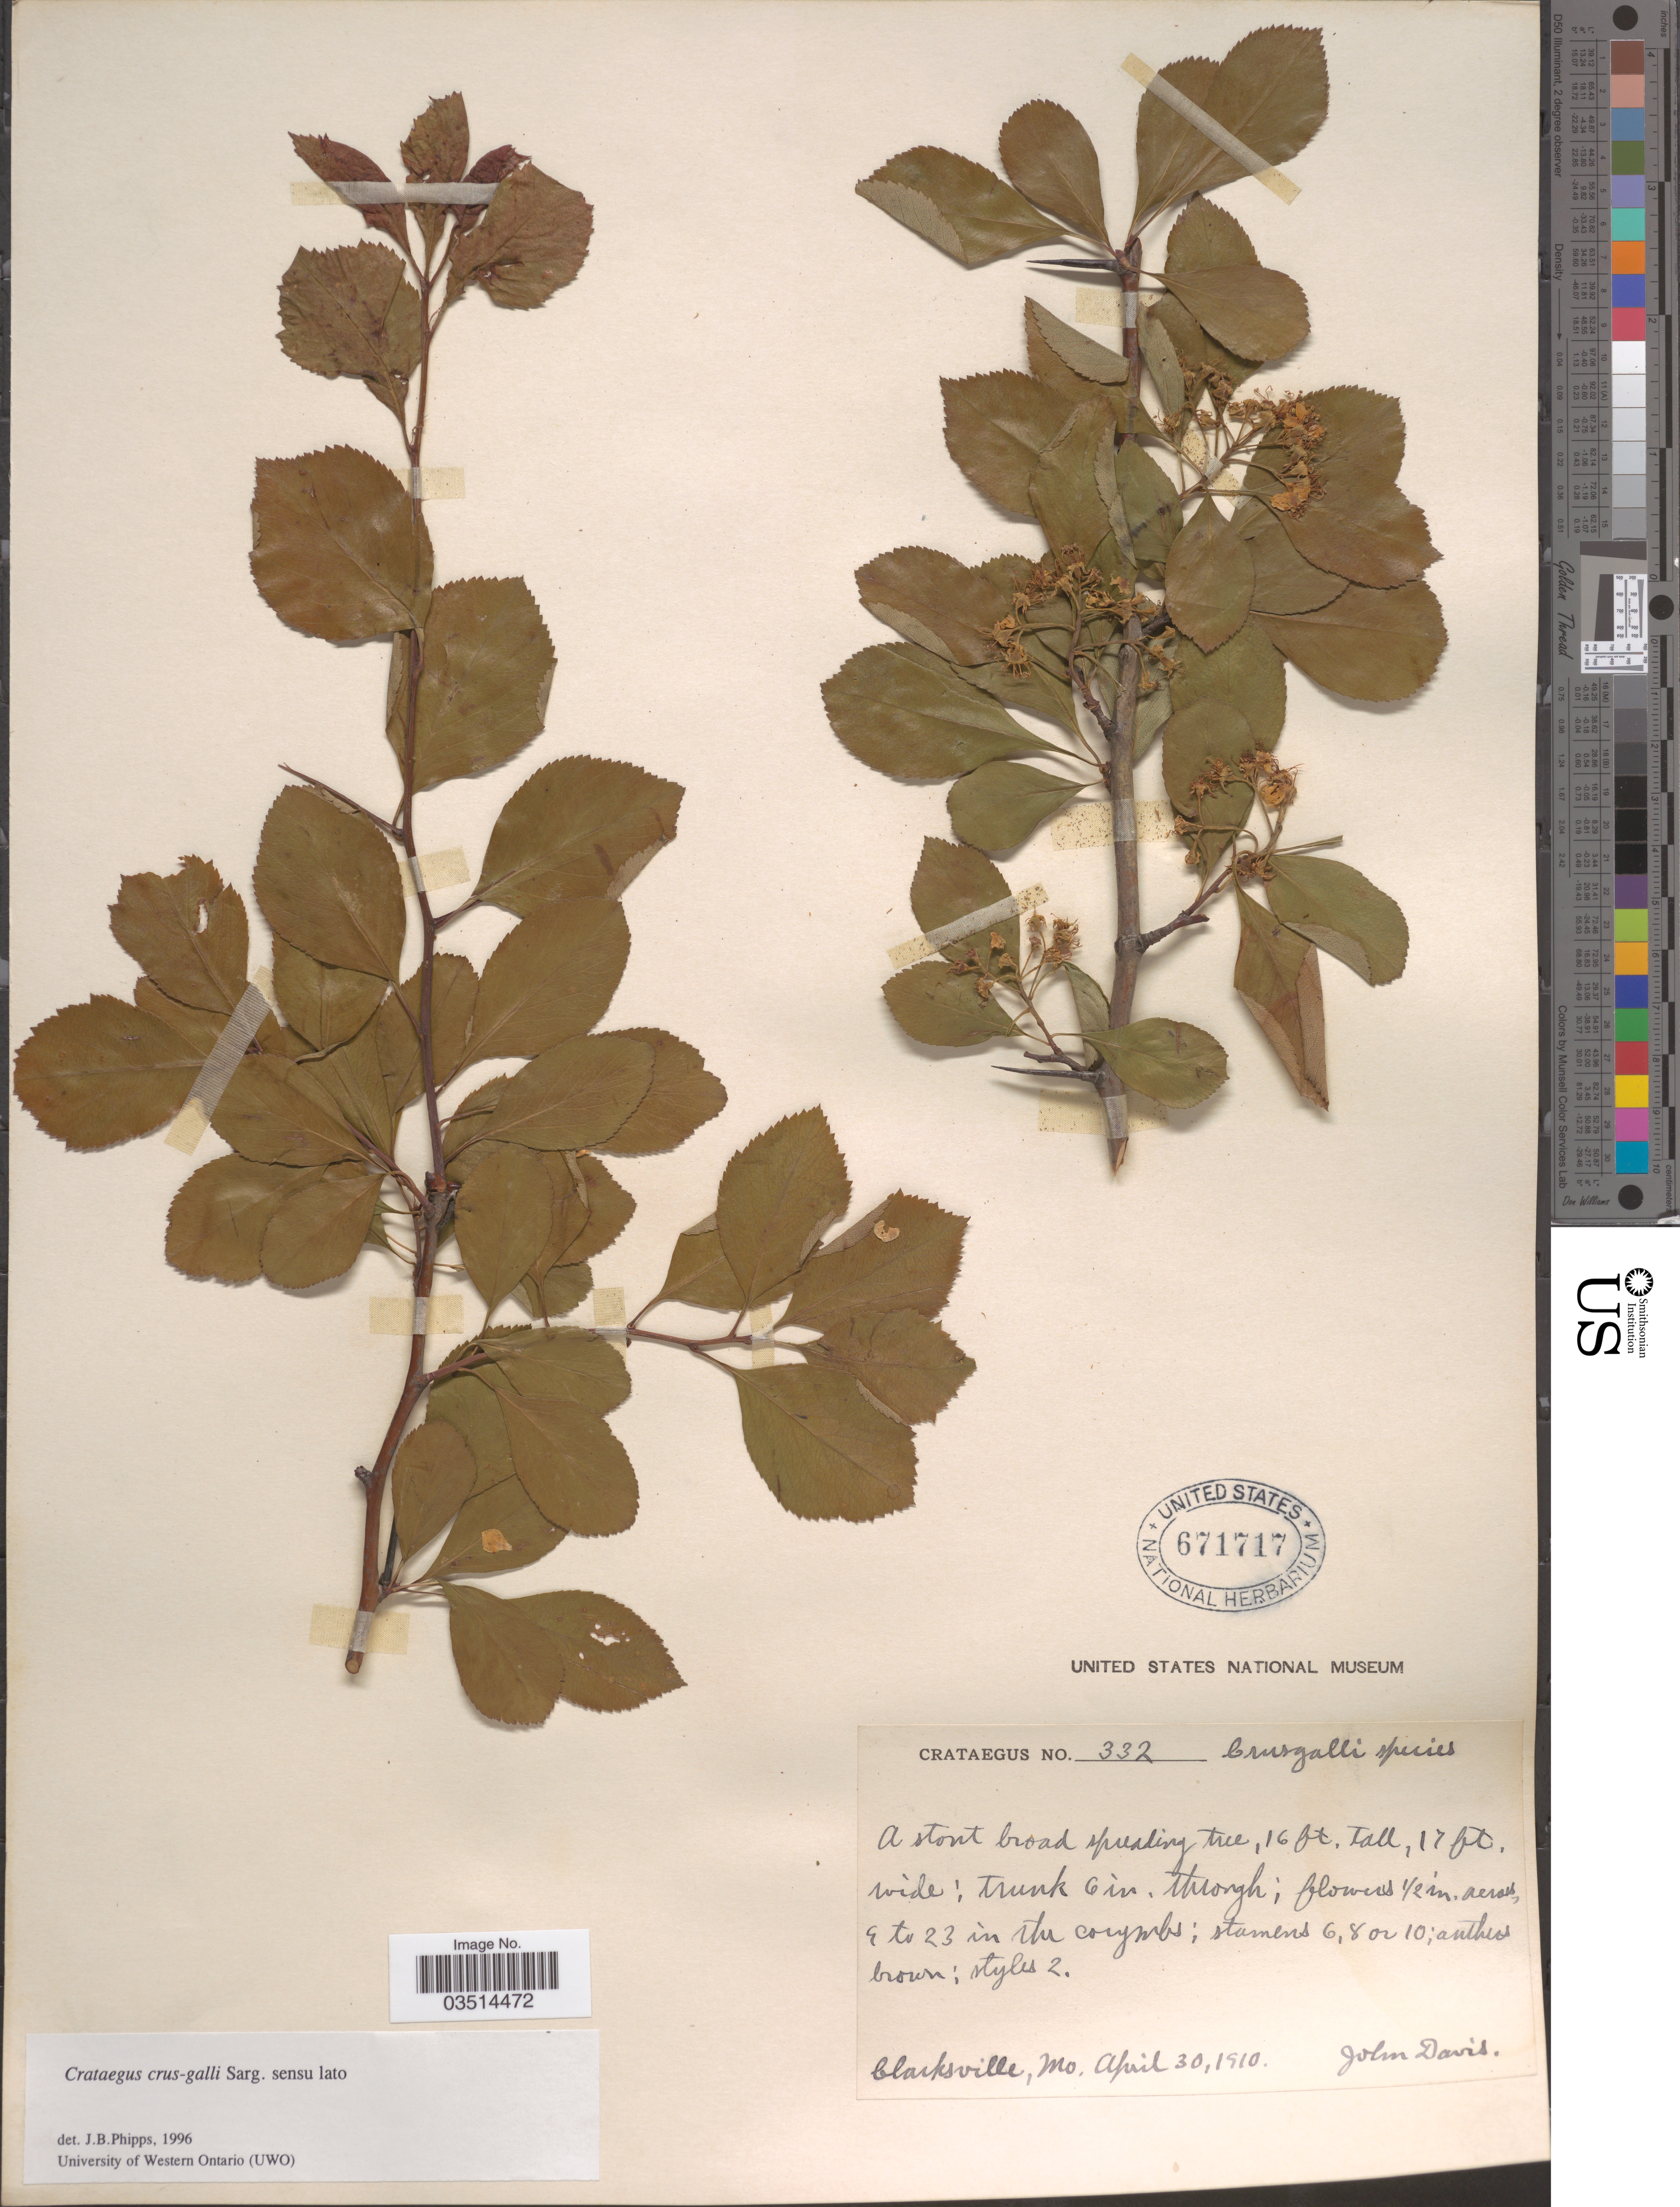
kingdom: Plantae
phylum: Tracheophyta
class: Magnoliopsida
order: Rosales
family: Rosaceae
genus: Crataegus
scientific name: Crataegus crus-galli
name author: L.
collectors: J. Davis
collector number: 332?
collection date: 1910-04-30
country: United States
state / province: Missouri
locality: Clarksville.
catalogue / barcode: US 671717